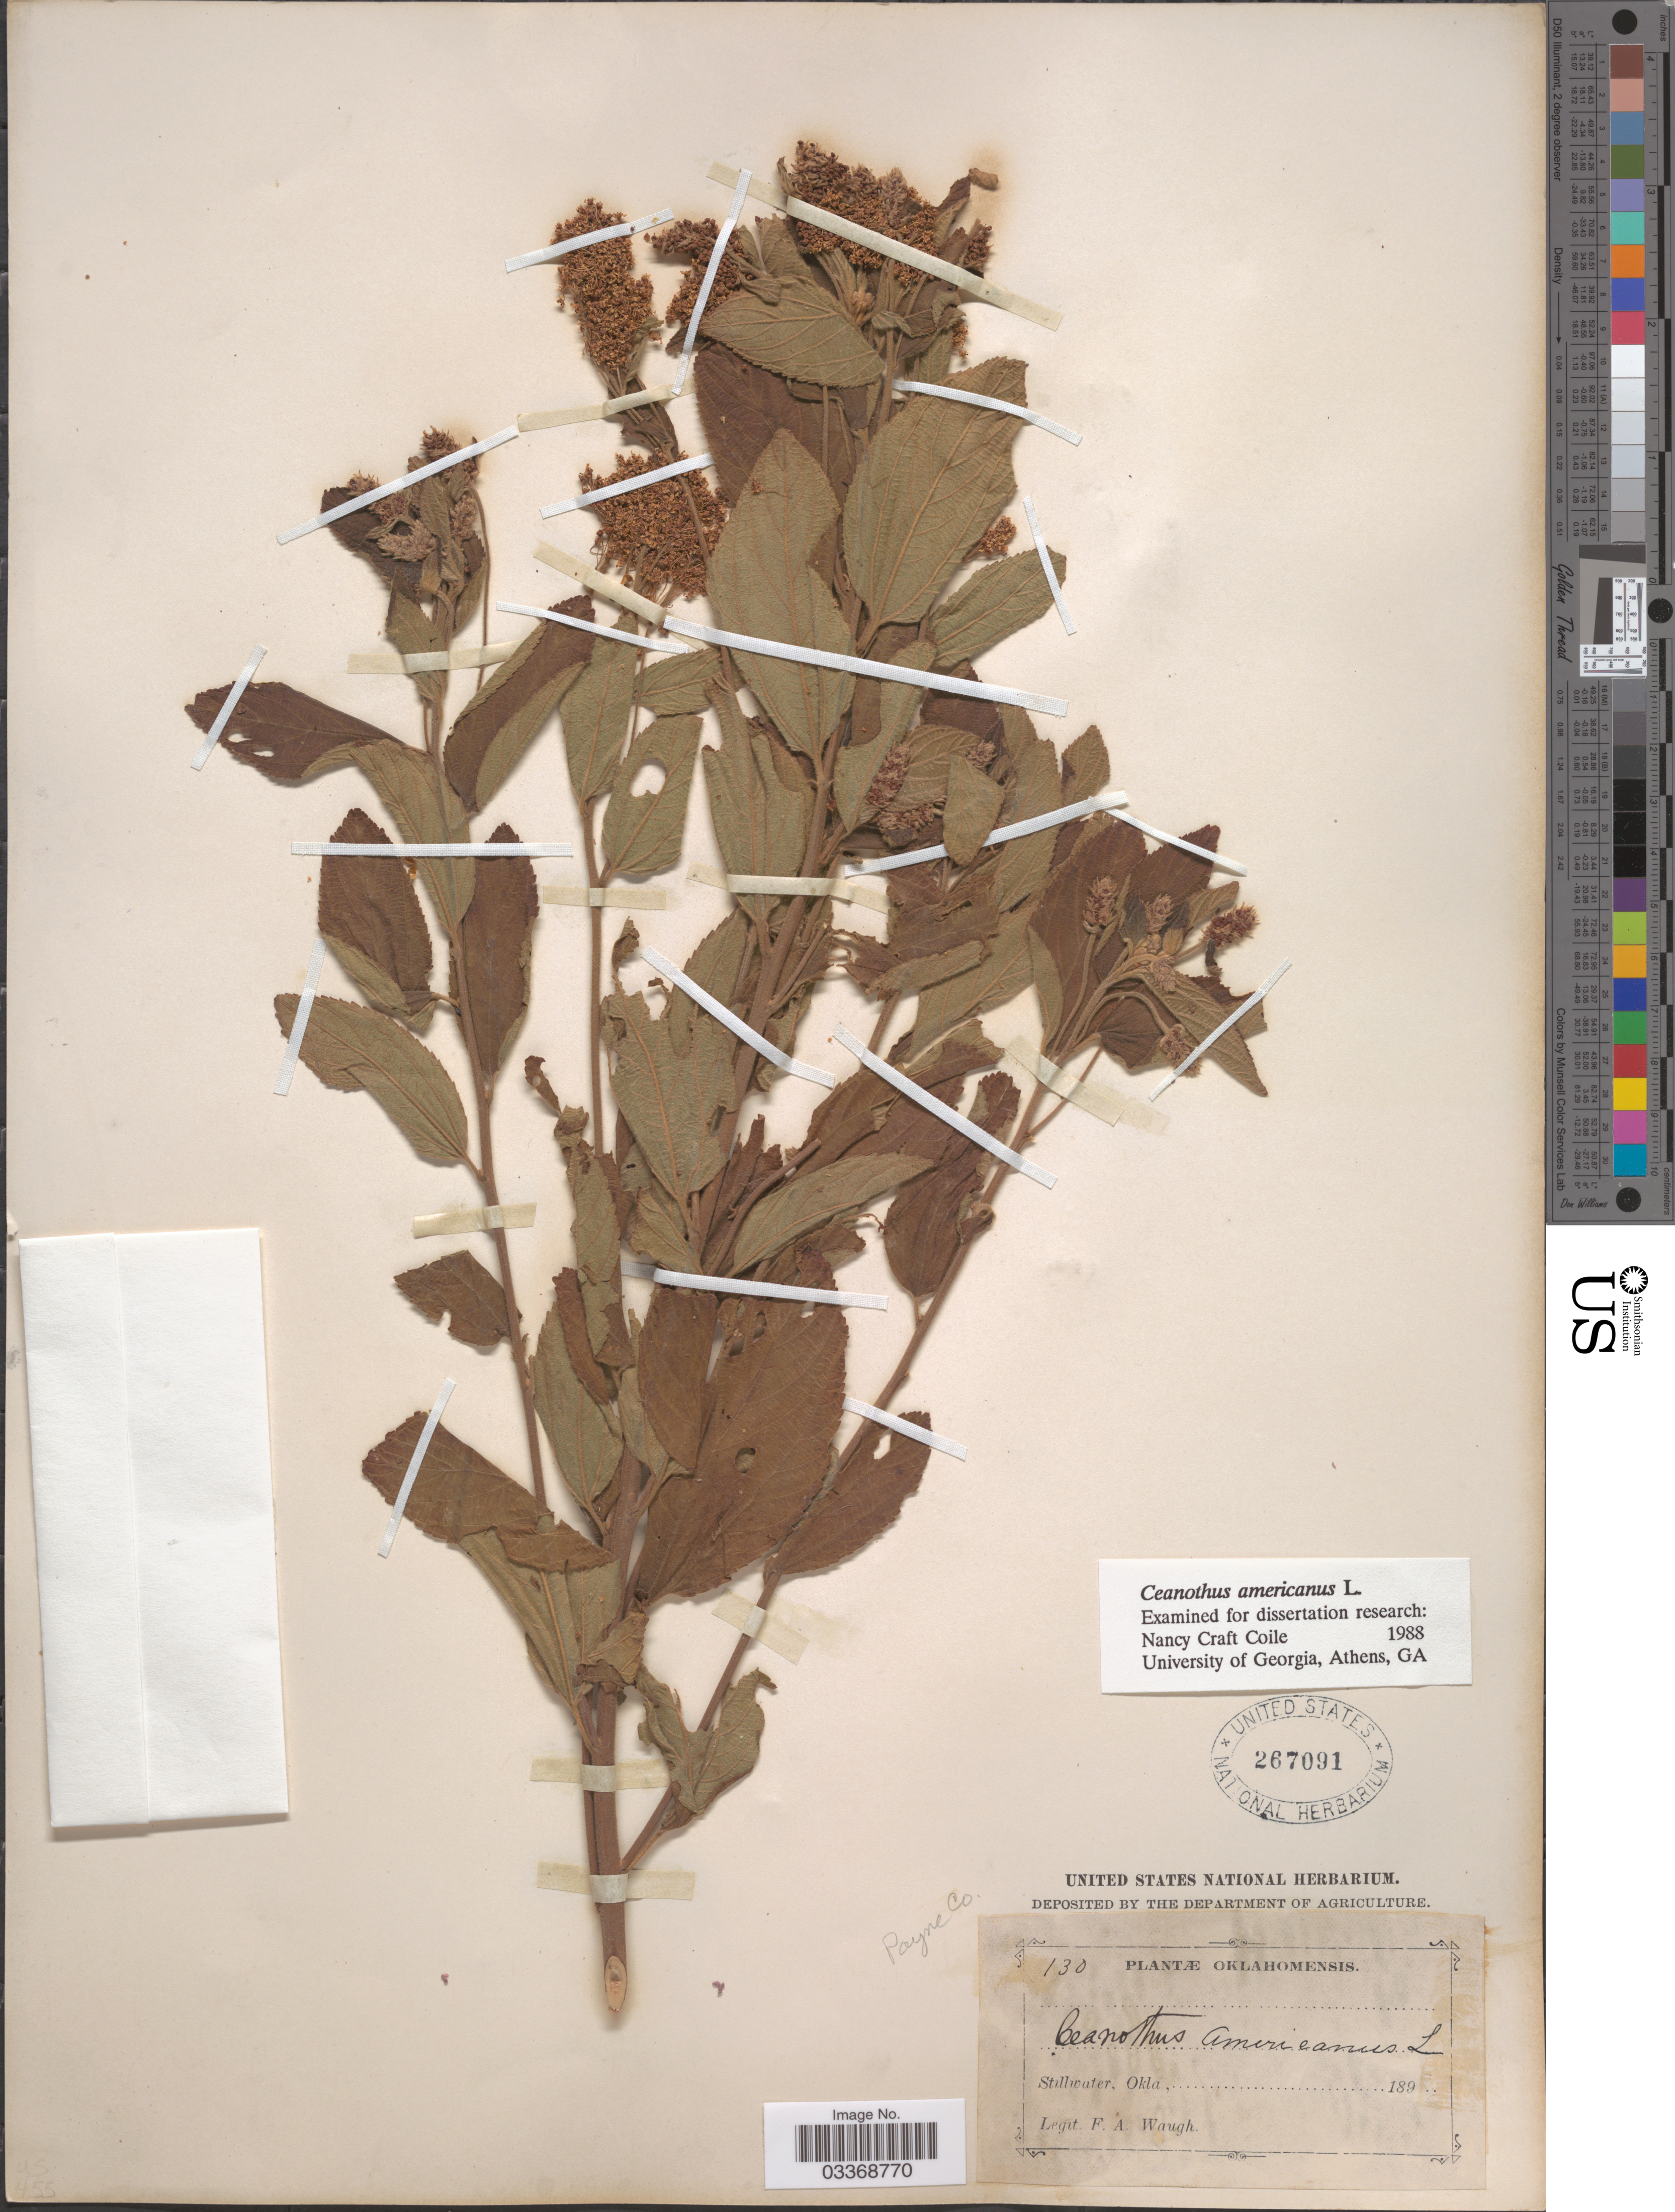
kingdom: Plantae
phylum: Tracheophyta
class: Magnoliopsida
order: Rosales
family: Rhamnaceae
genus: Ceanothus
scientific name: Ceanothus americanus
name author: L.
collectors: F. Waugh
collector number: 130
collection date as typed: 189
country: United States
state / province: Oklahoma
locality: Payne Co. Stillwater.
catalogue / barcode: US 267091